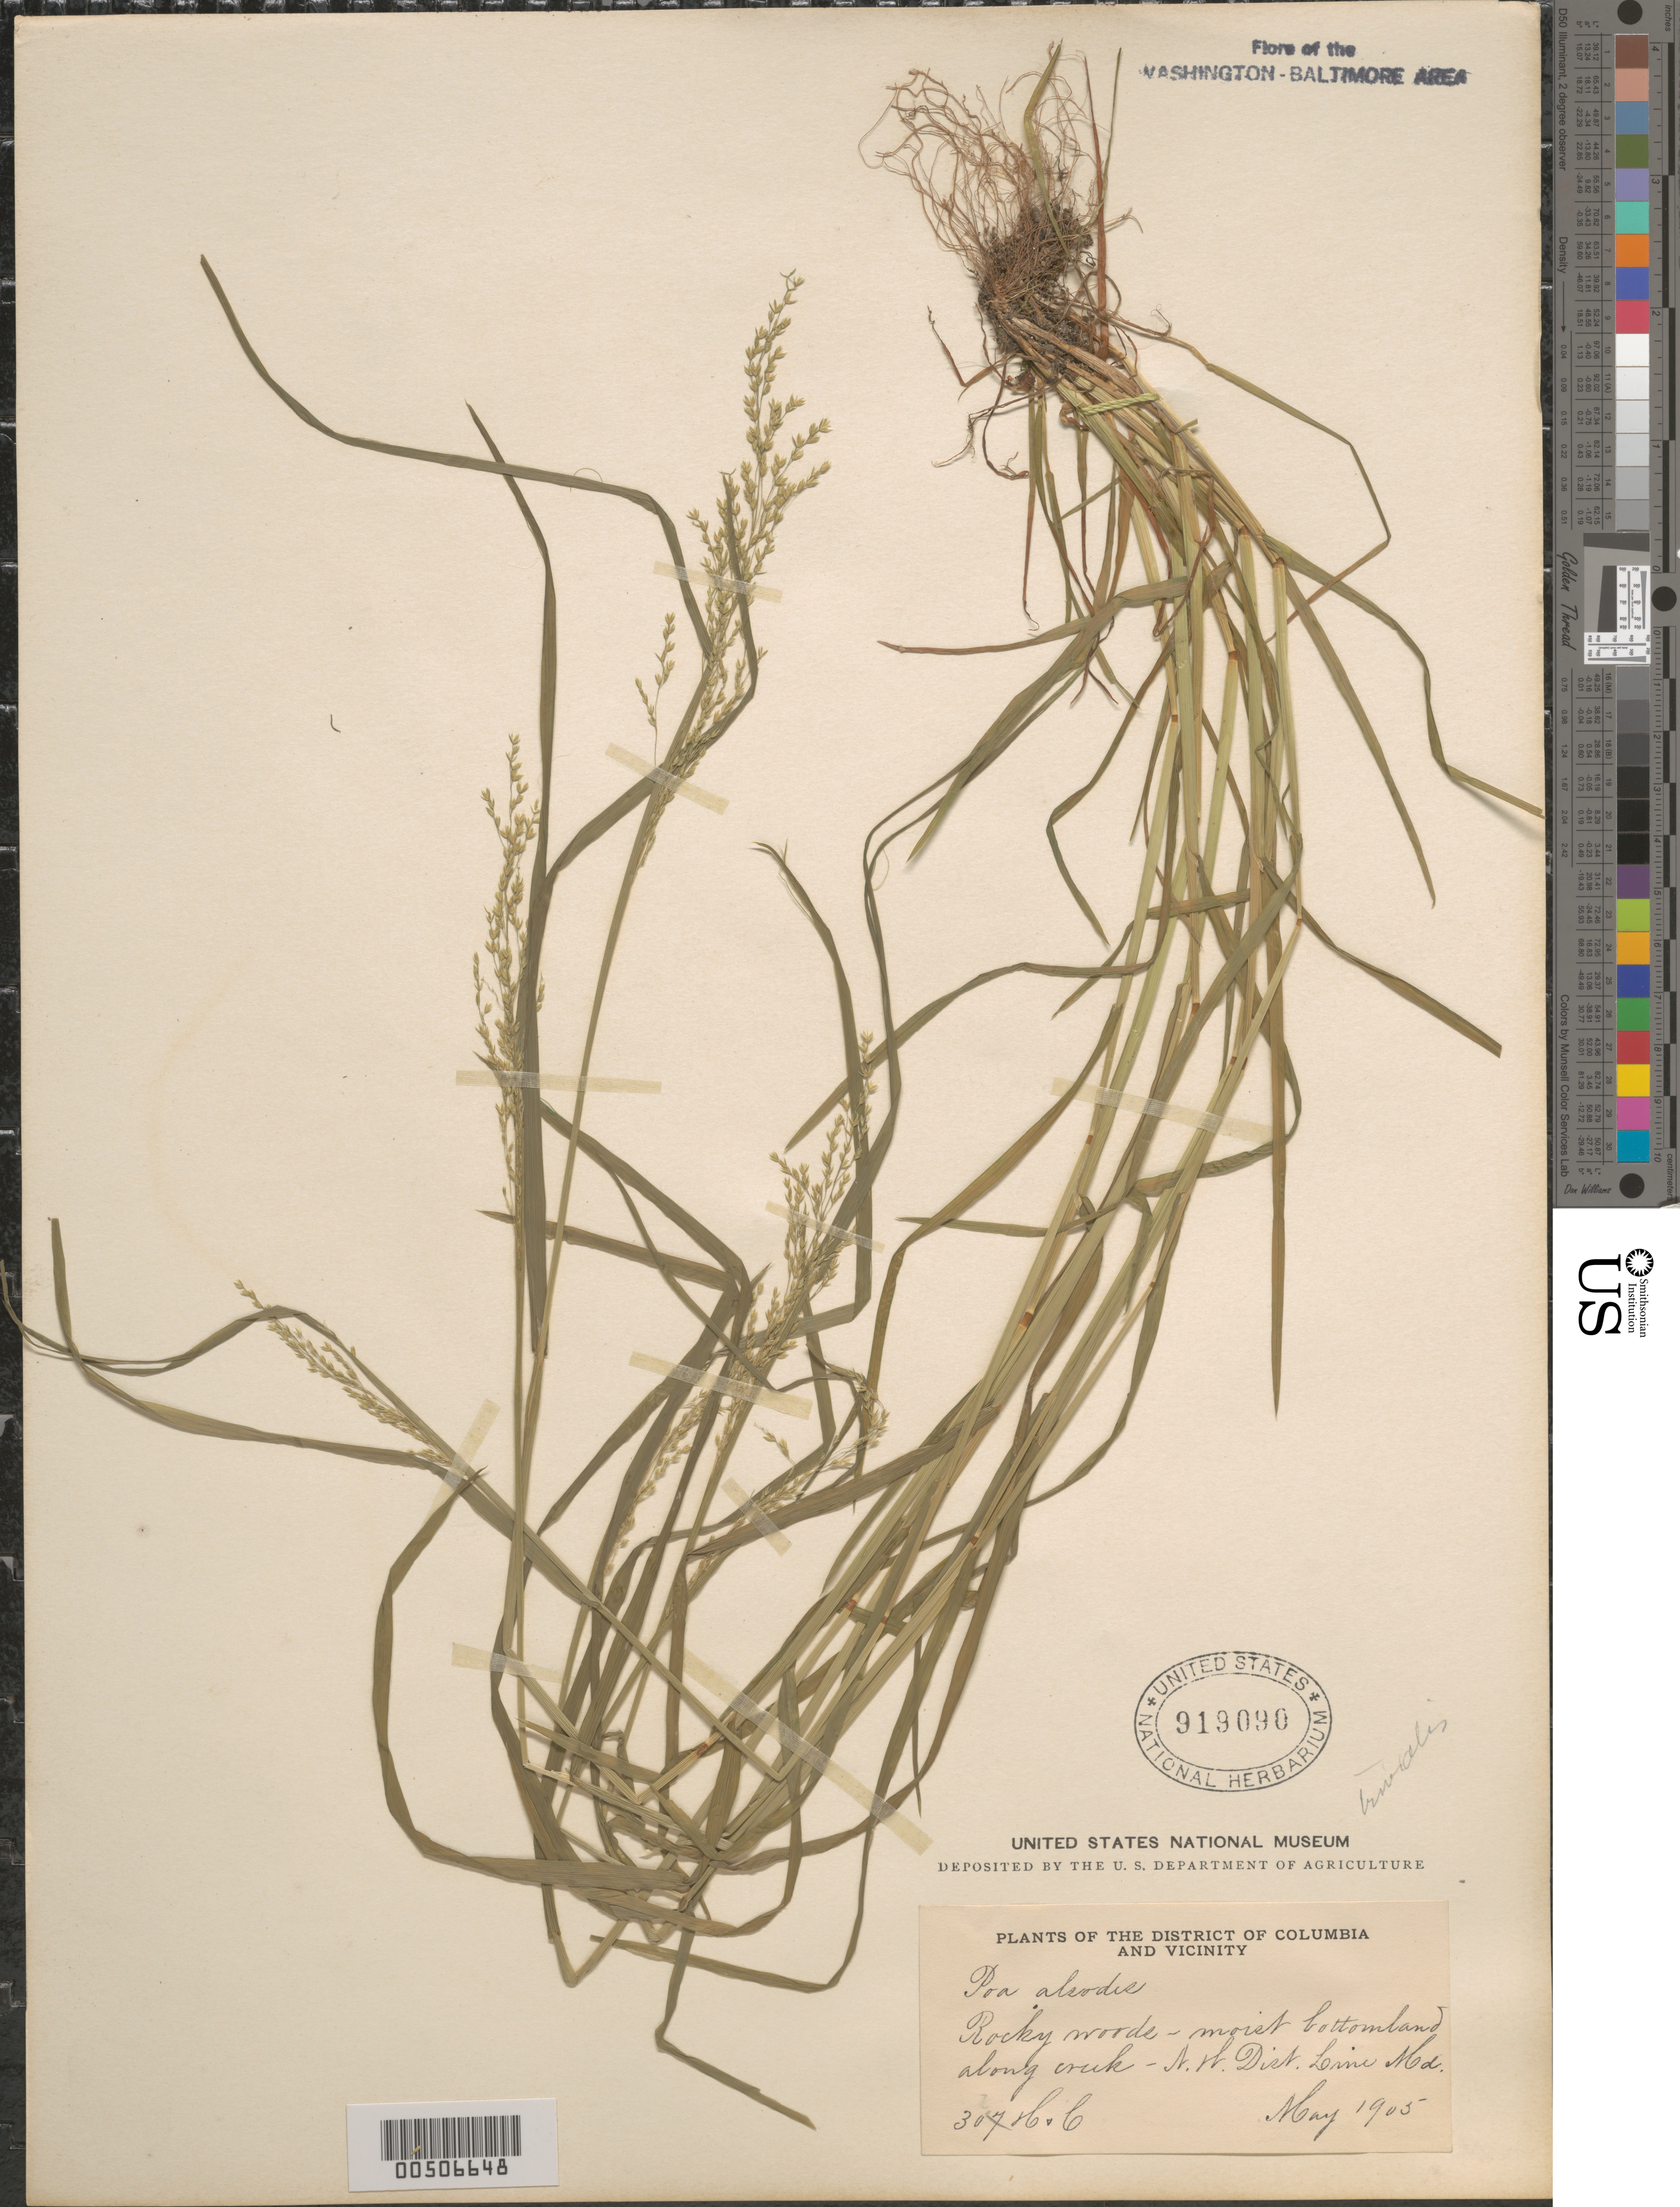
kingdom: Plantae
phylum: Tracheophyta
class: Liliopsida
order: Poales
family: Poaceae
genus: Poa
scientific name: Poa trivialis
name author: L.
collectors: A. S. Hitchcock & A. Chase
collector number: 307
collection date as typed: May 1905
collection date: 1905-05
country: United States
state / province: Maryland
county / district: Montgomery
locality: N of Dist. Line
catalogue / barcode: US 919090